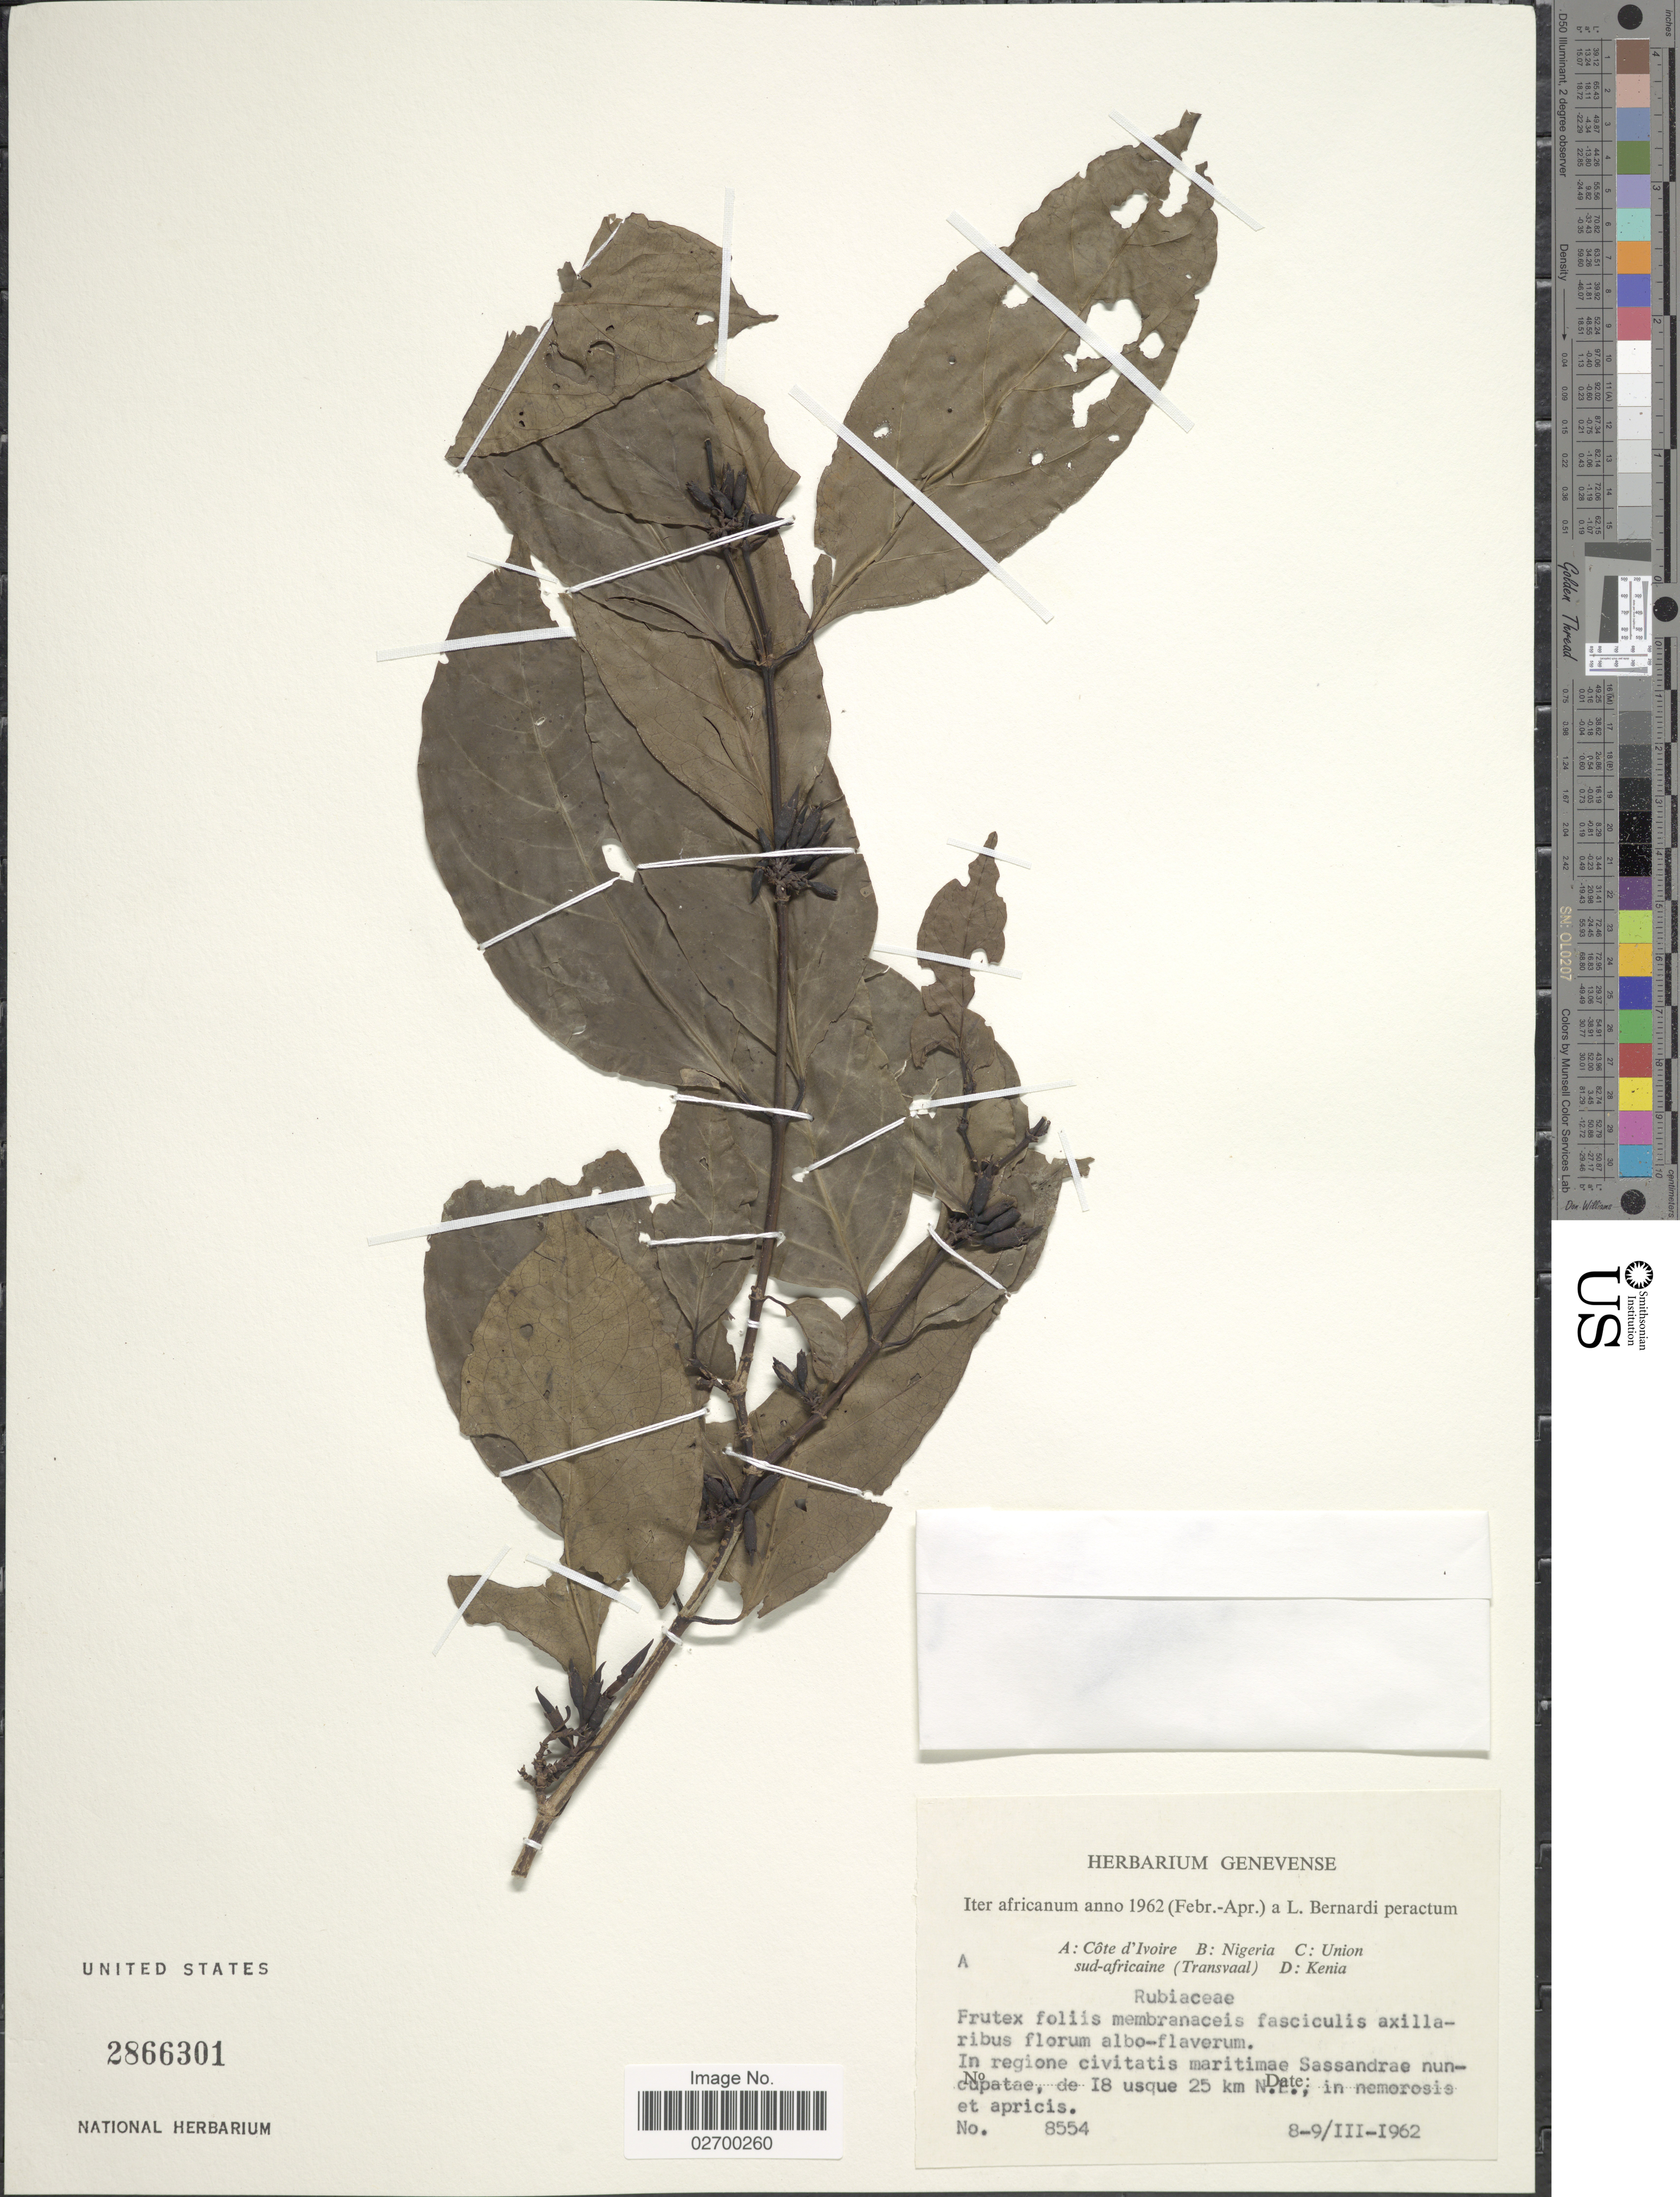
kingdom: Plantae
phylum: Tracheophyta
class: Magnoliopsida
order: Gentianales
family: Rubiaceae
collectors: L. Bernardi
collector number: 8554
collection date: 1962-03-08/1962-03-09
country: Ivory Coast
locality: In regione civitatis maritimae Sassandrae nuncupatae, de 18 usque 25 km N.E., in nemorosis et apricis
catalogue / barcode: US 2866301